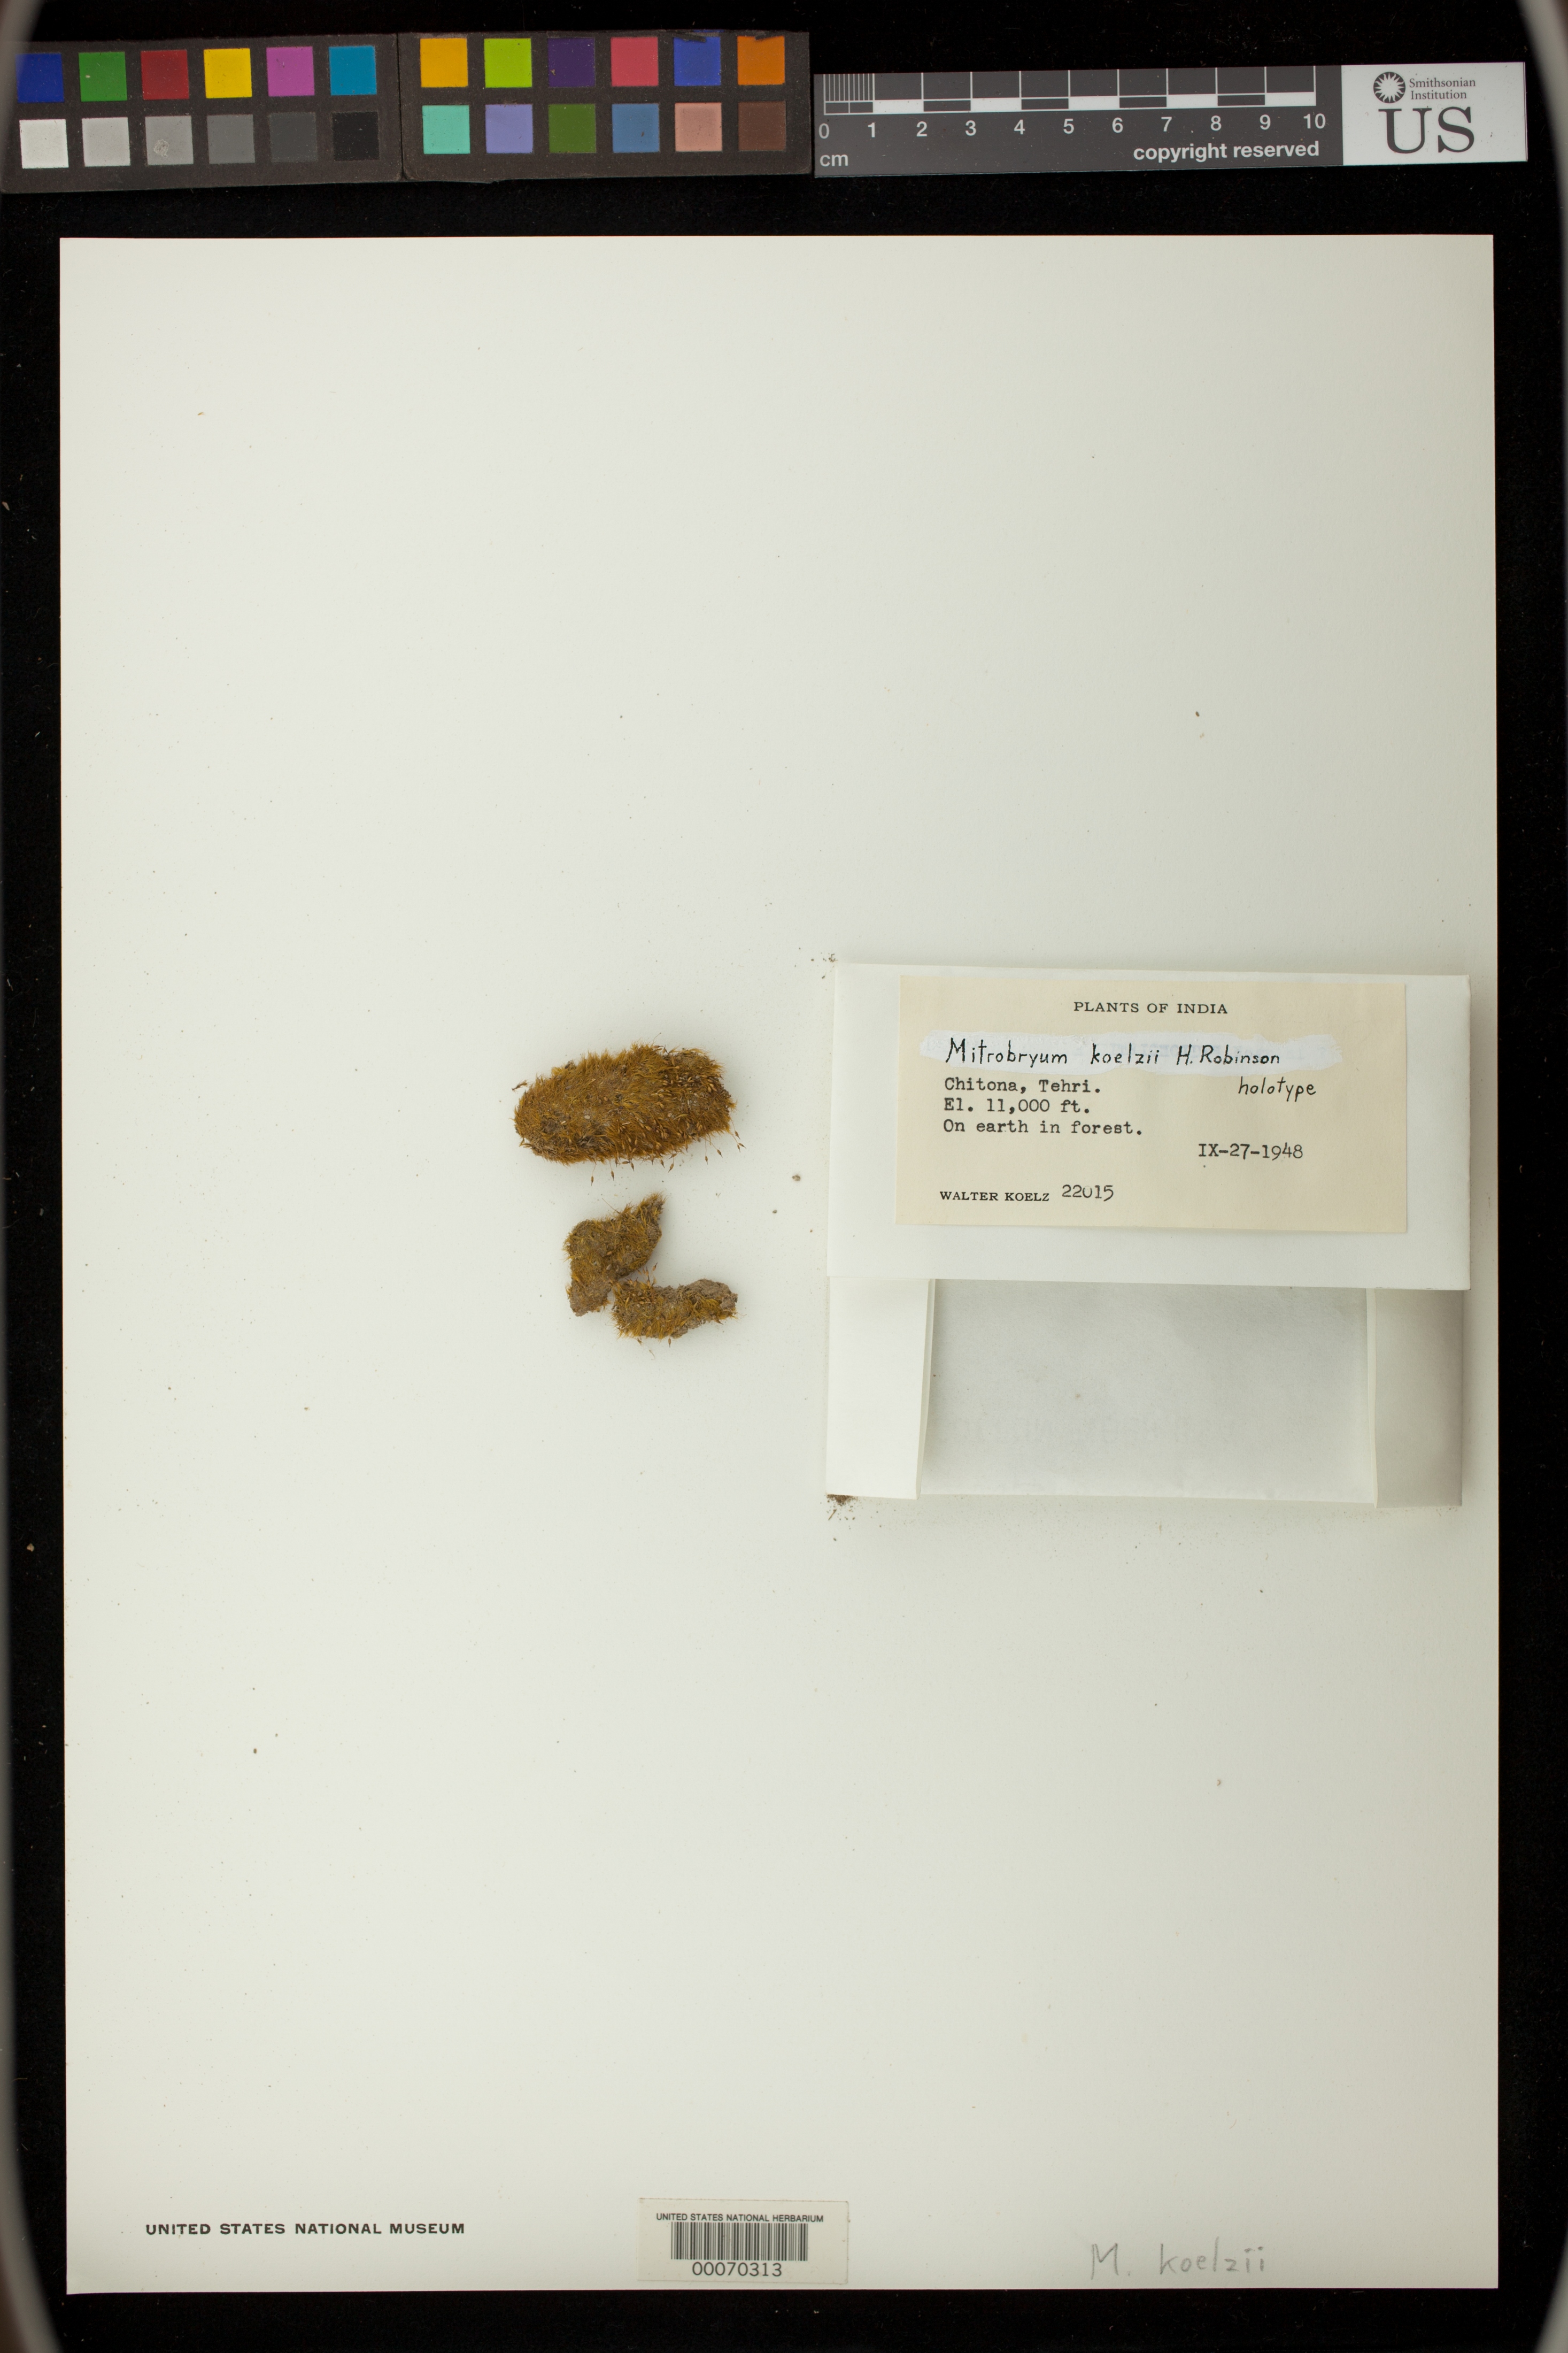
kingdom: Plantae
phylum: Bryophyta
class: Bryopsida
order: Dicranales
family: Leucobryaceae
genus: Mitrobryum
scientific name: Mitrobryum koelzii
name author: H. Rob.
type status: Holotype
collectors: W. N. Koelz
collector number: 22015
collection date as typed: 27 Sep 1948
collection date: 1948-09-27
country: India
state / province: Uttar Pradesh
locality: Chitona, Tehri.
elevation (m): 3353